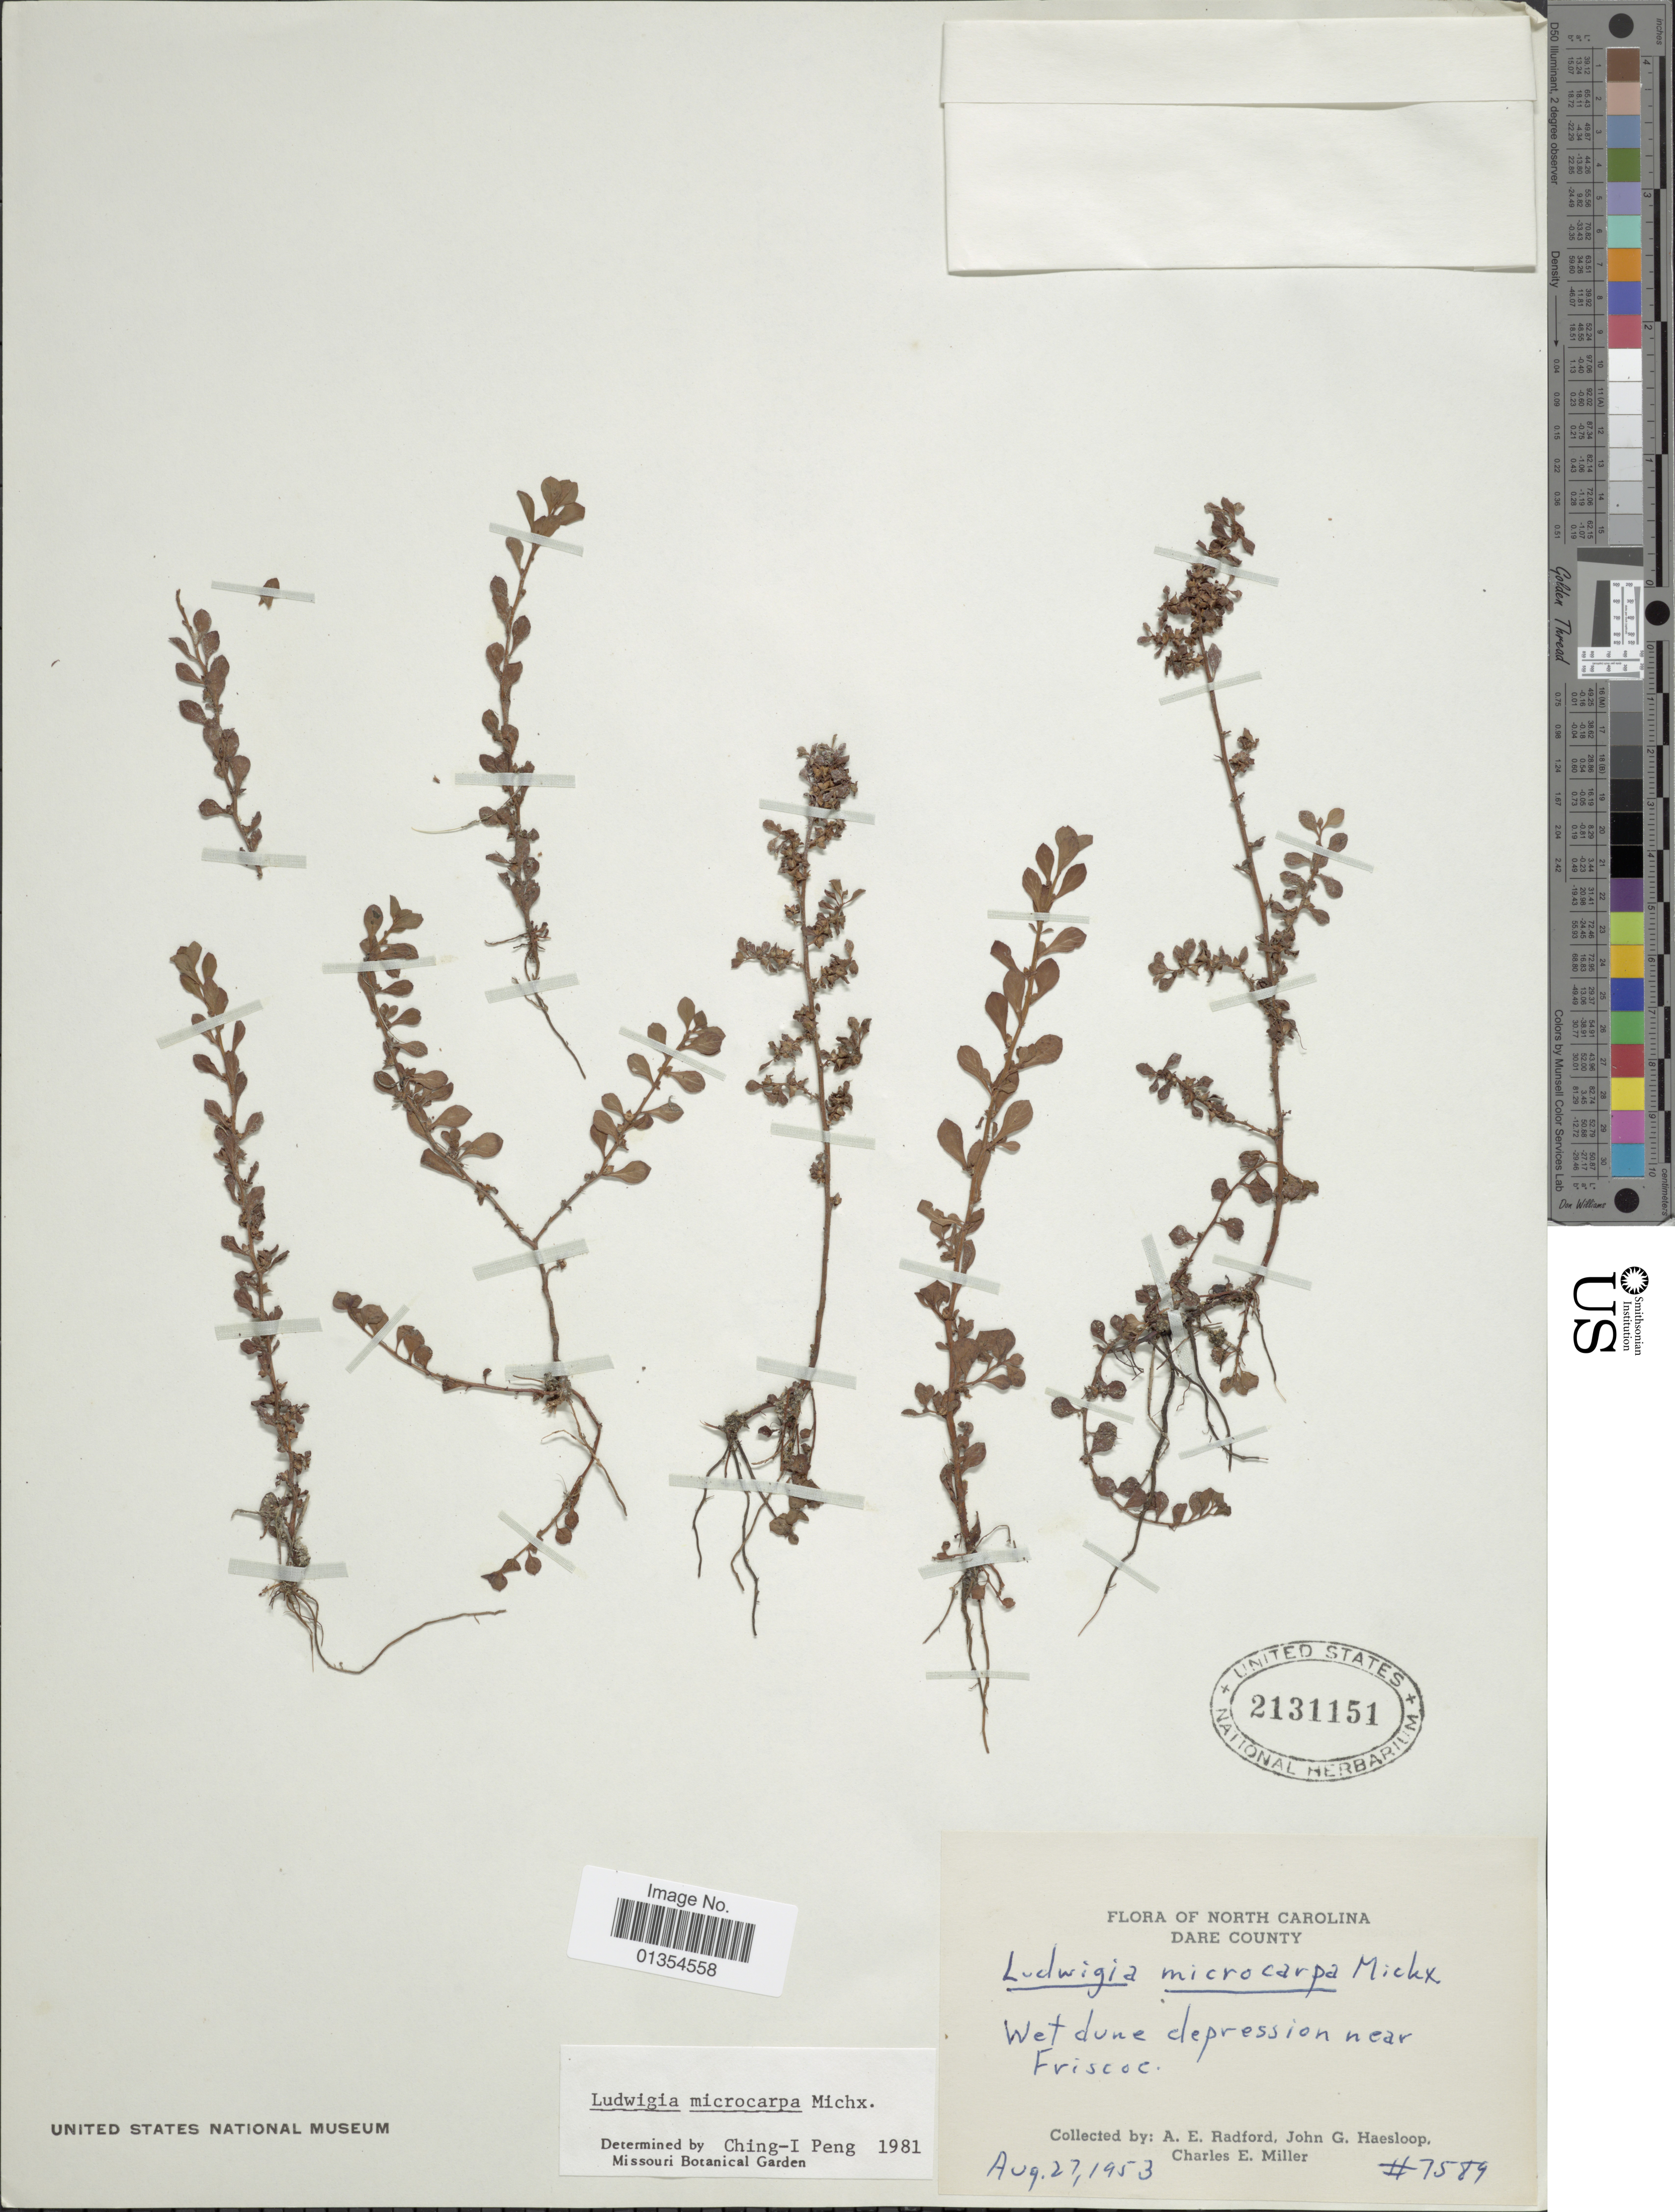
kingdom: Plantae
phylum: Tracheophyta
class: Magnoliopsida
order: Myrtales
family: Onagraceae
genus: Ludwigia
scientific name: Ludwigia microcarpa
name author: Michx.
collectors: A. E. Radford, J. Haesloop & C. E. Miller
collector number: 7589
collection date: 1953-08-27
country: United States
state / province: North Carolina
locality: Dare County, near Friscoe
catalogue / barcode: US 2131151